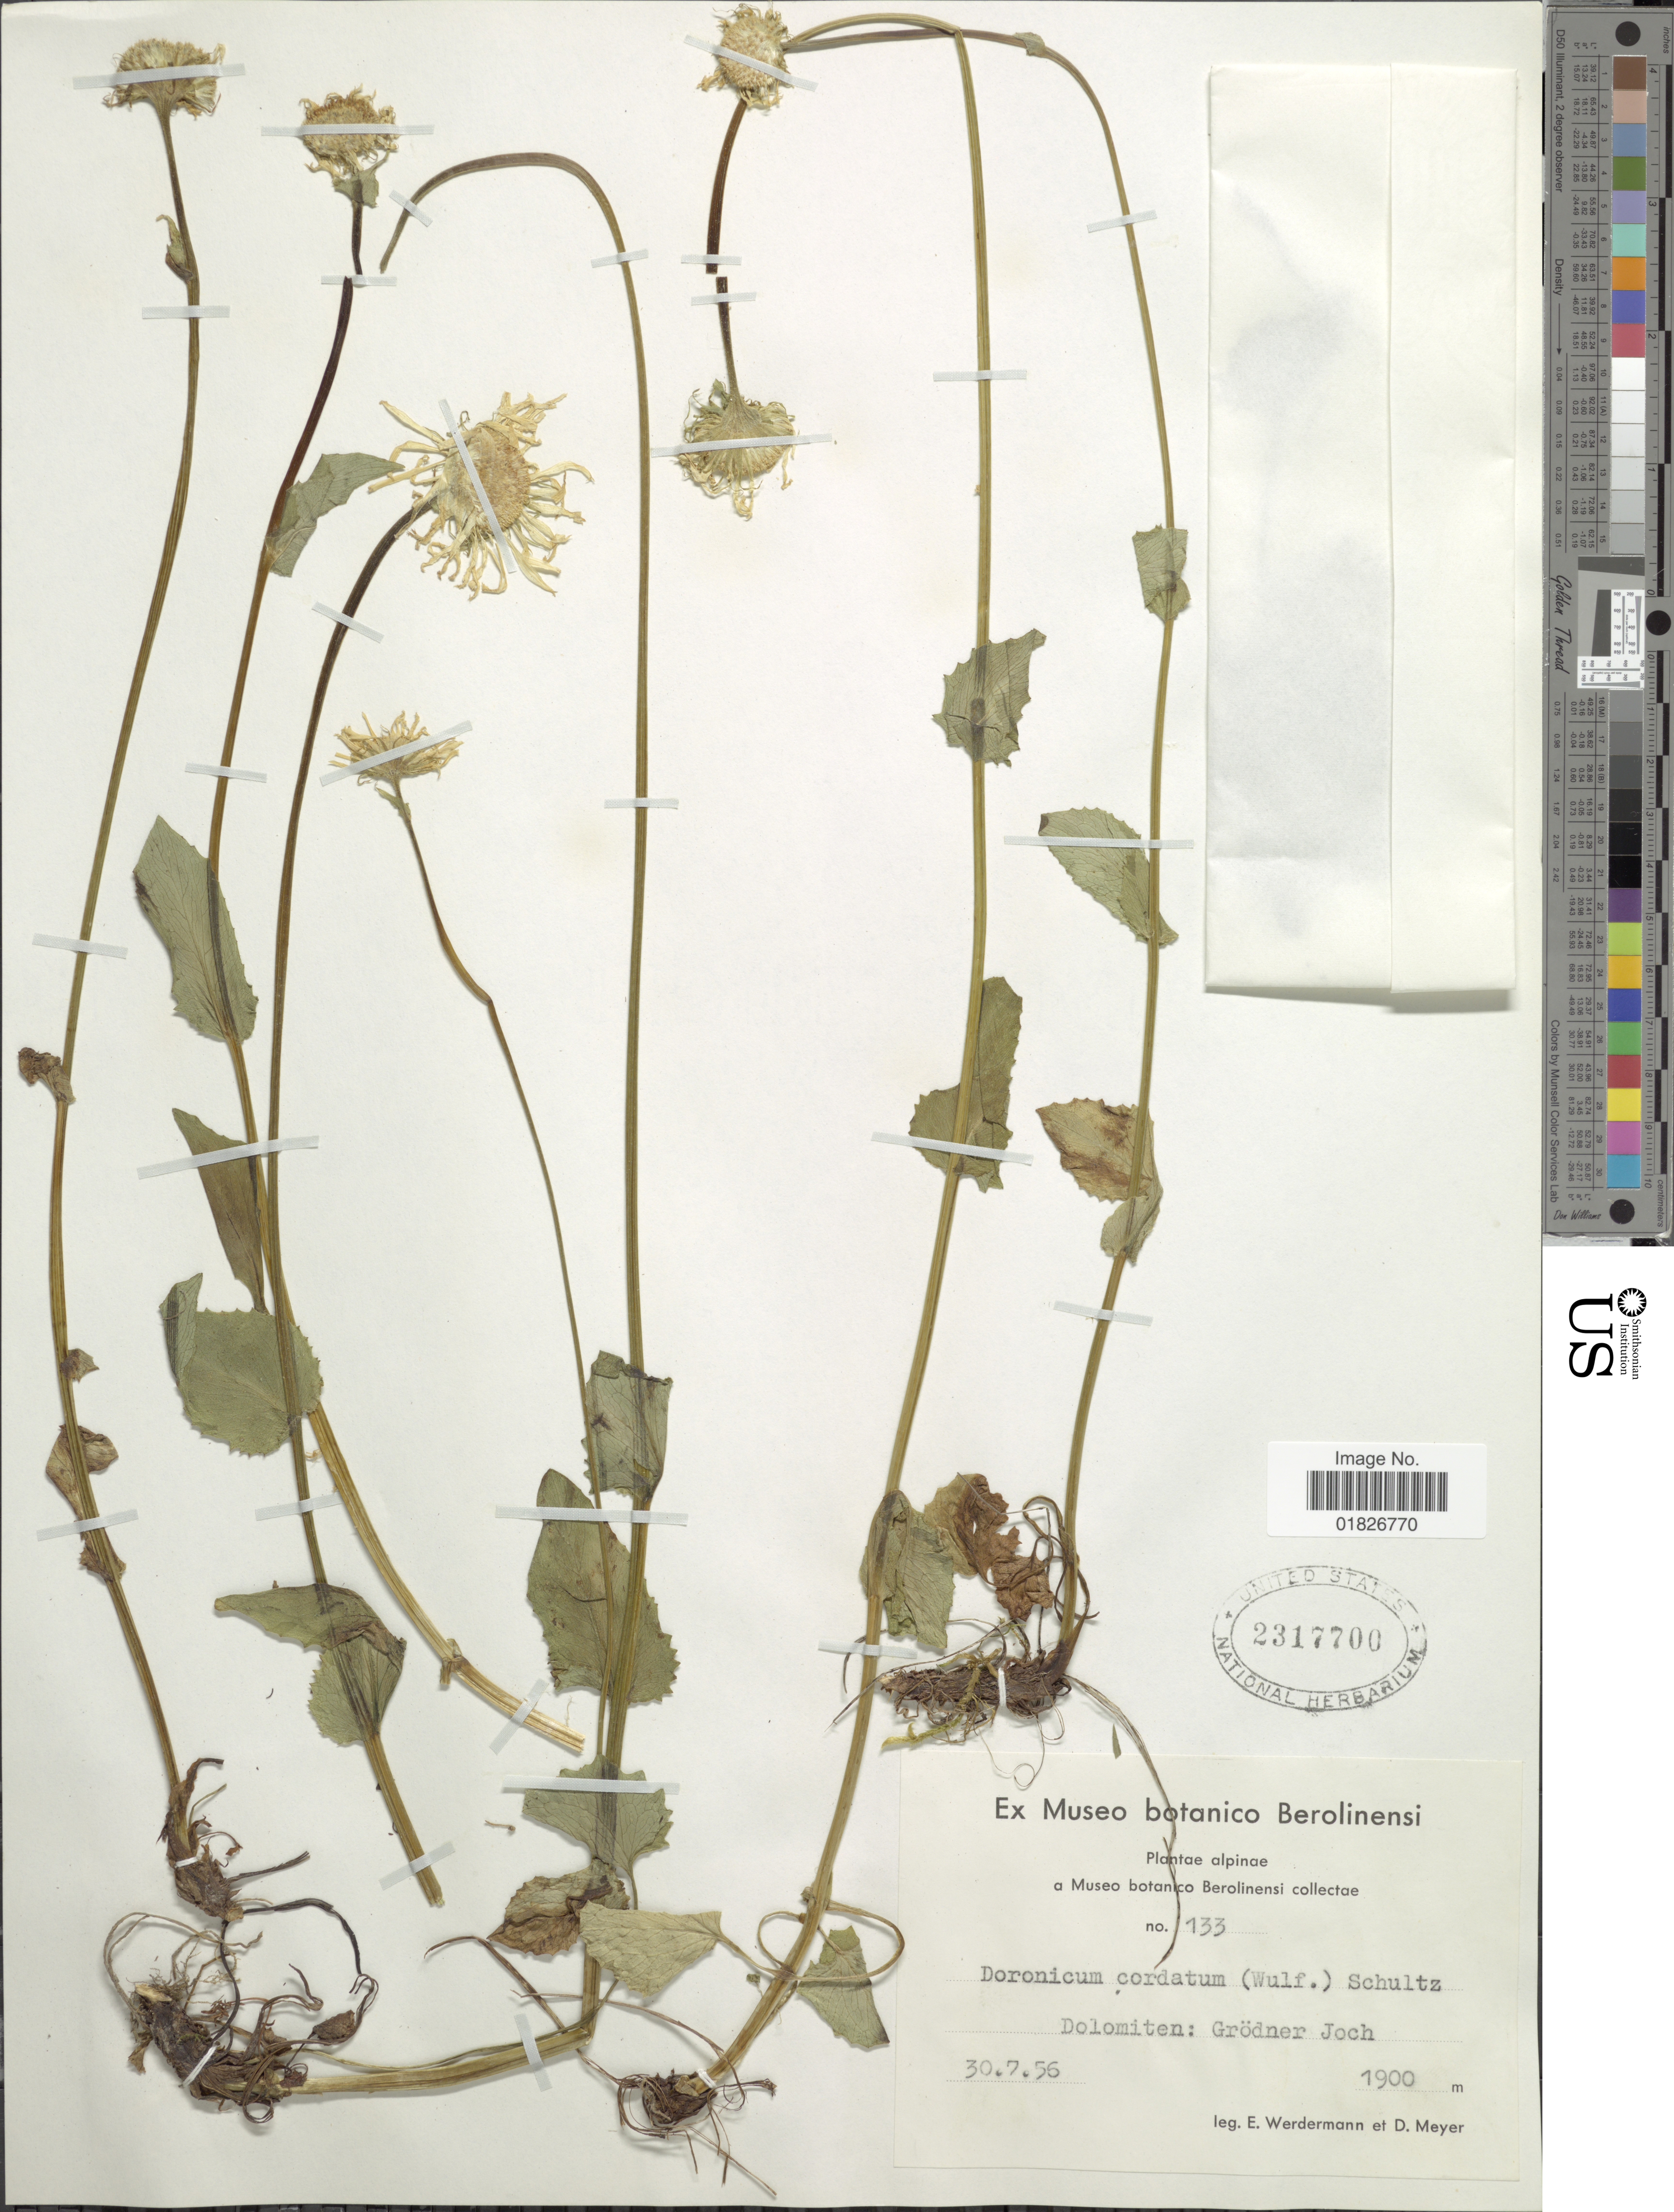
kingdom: Plantae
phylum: Tracheophyta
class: Magnoliopsida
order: Asterales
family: Asteraceae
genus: Doronicum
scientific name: Doronicum pardalianches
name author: L.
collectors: E. Werdermann & D. Meyer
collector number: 133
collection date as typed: Transcribed d/m/y: 30/7/56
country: Italy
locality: Dolomiten, Grodner Joch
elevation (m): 1900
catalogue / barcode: US 2317700